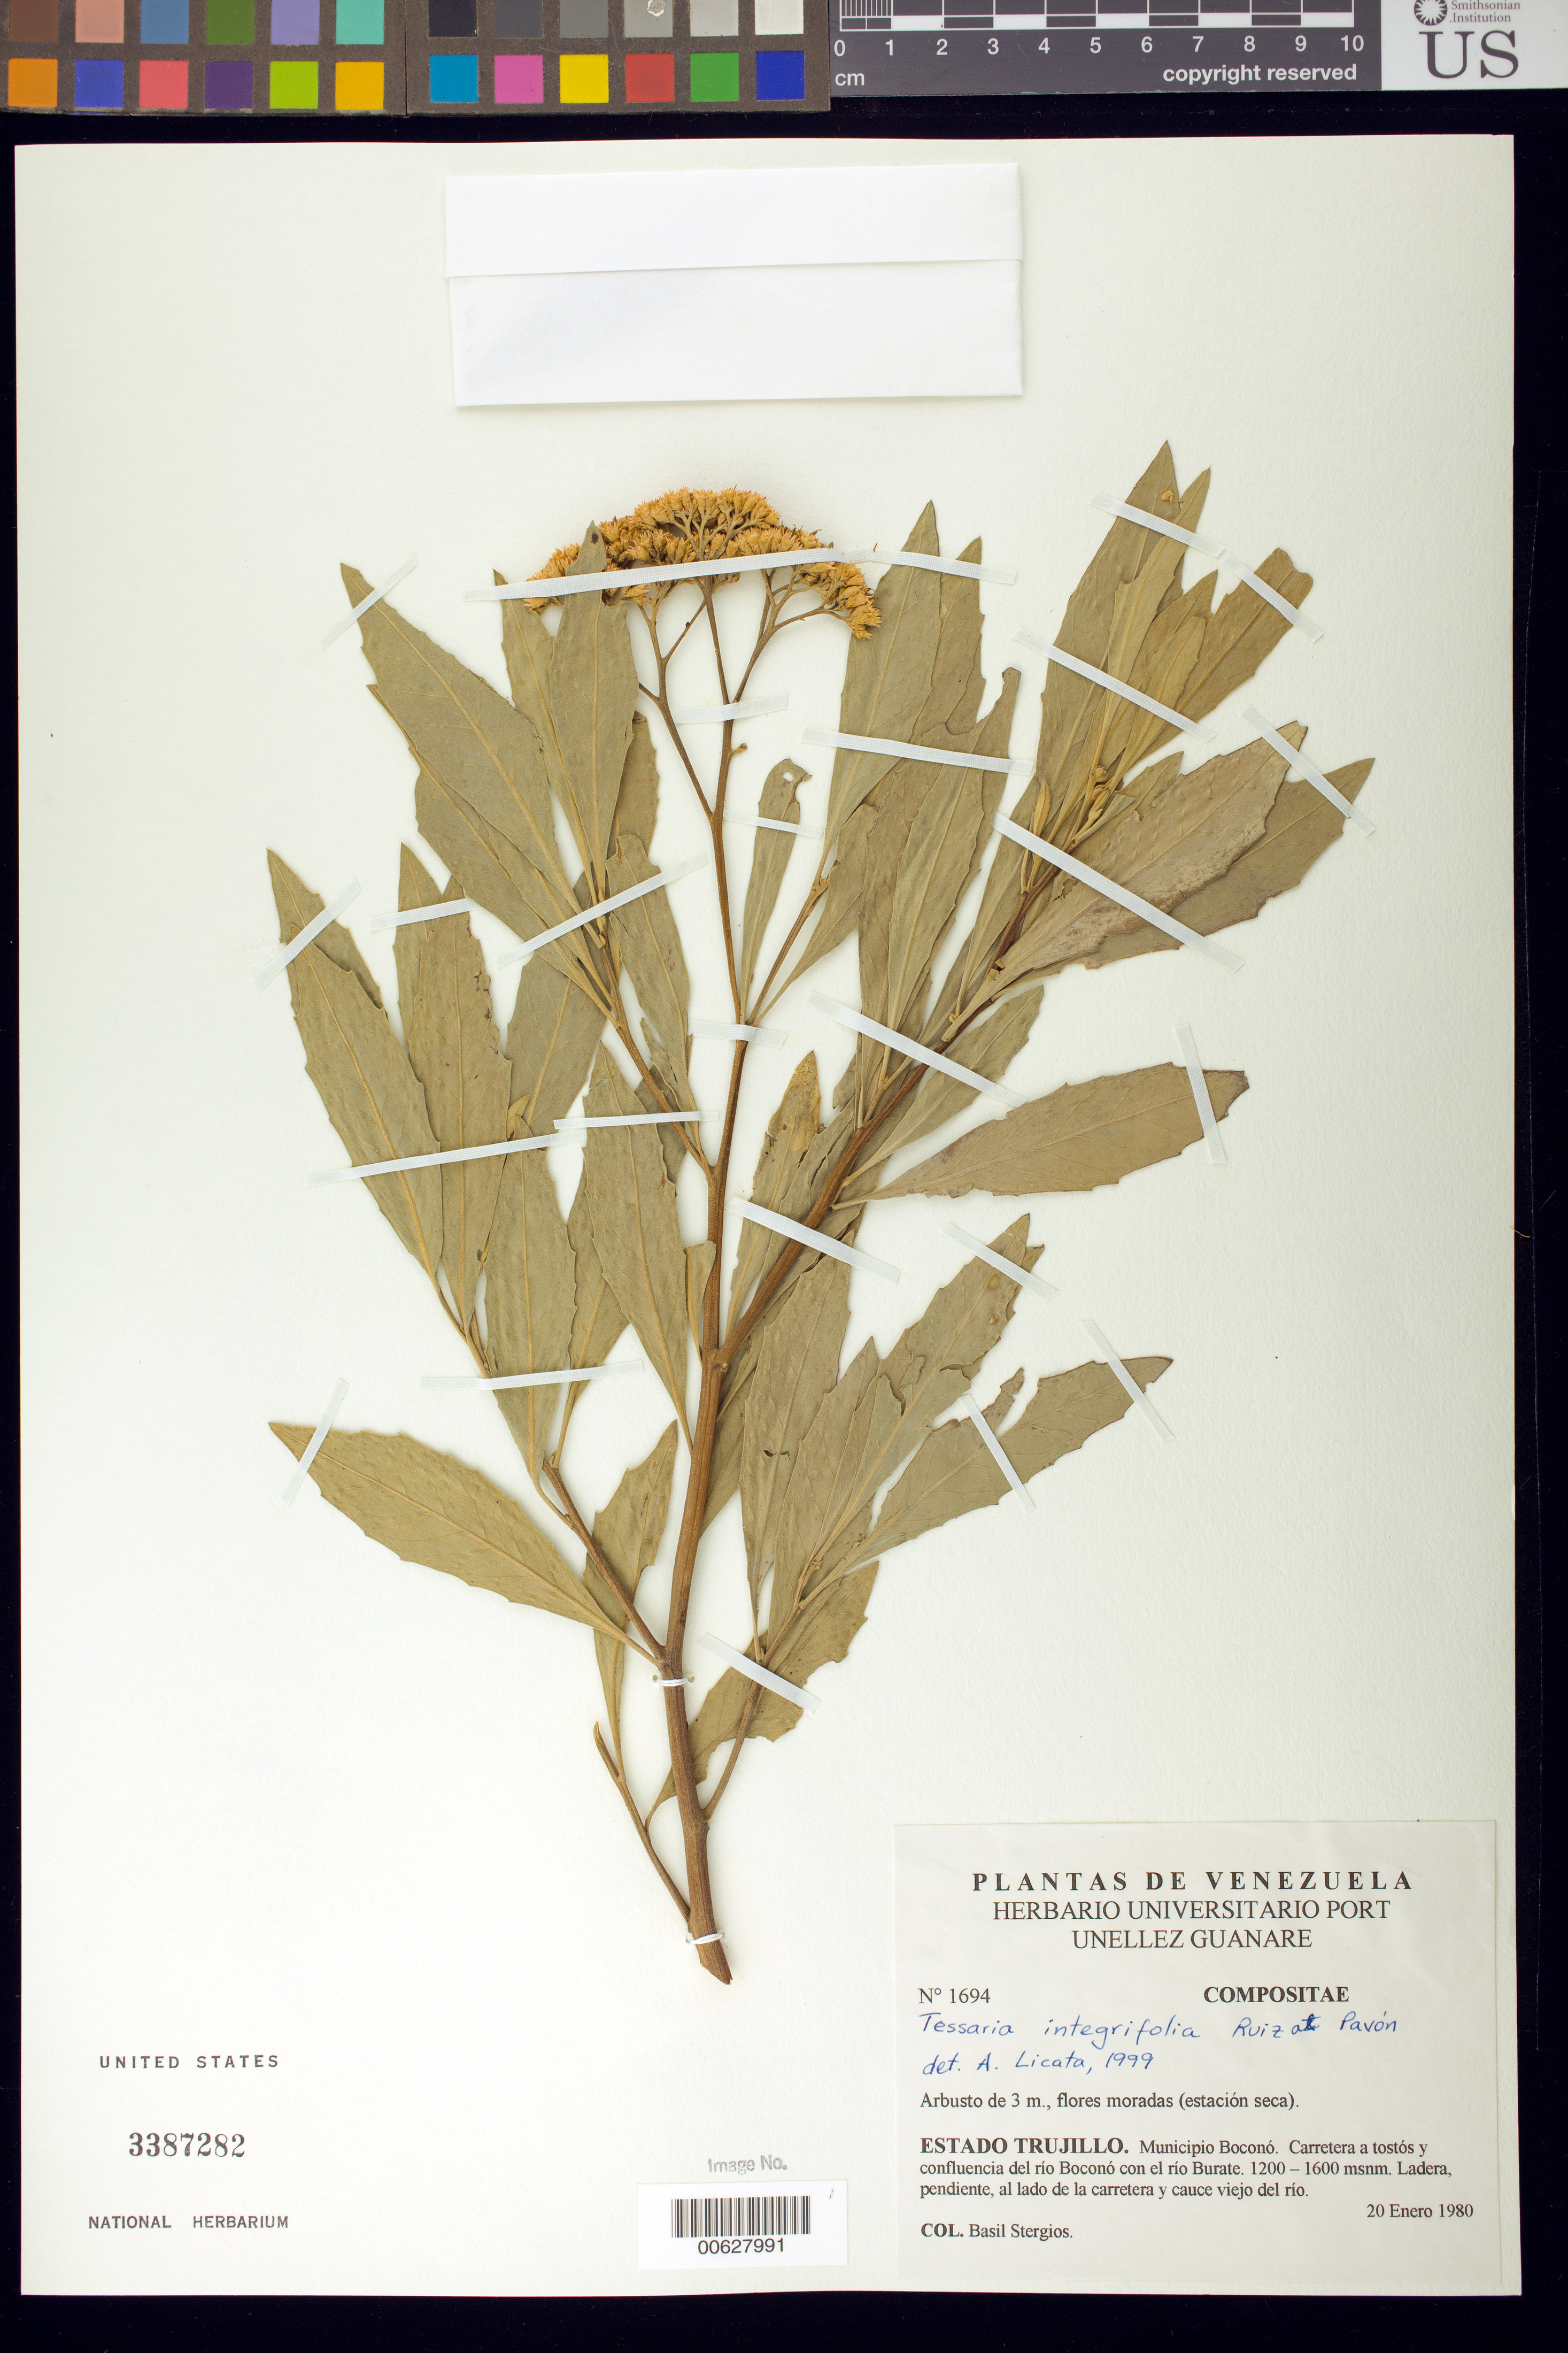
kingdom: Plantae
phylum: Tracheophyta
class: Magnoliopsida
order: Asterales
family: Asteraceae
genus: Tessaria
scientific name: Tessaria integrifolia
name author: Ruiz & Pav.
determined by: Robinson, Harold E., (US)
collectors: B. G. Stergios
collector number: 1694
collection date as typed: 20 Jan 1980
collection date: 1980-01-20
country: Venezuela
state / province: Trujillo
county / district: Boconó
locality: Carretera a tostós y confluencia del río Boconó con el río Burate.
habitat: Ladera, pendiente, al lado de la carretera y cauce viejo del río.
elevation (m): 1200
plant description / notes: PORT, US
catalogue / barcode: US 3387282